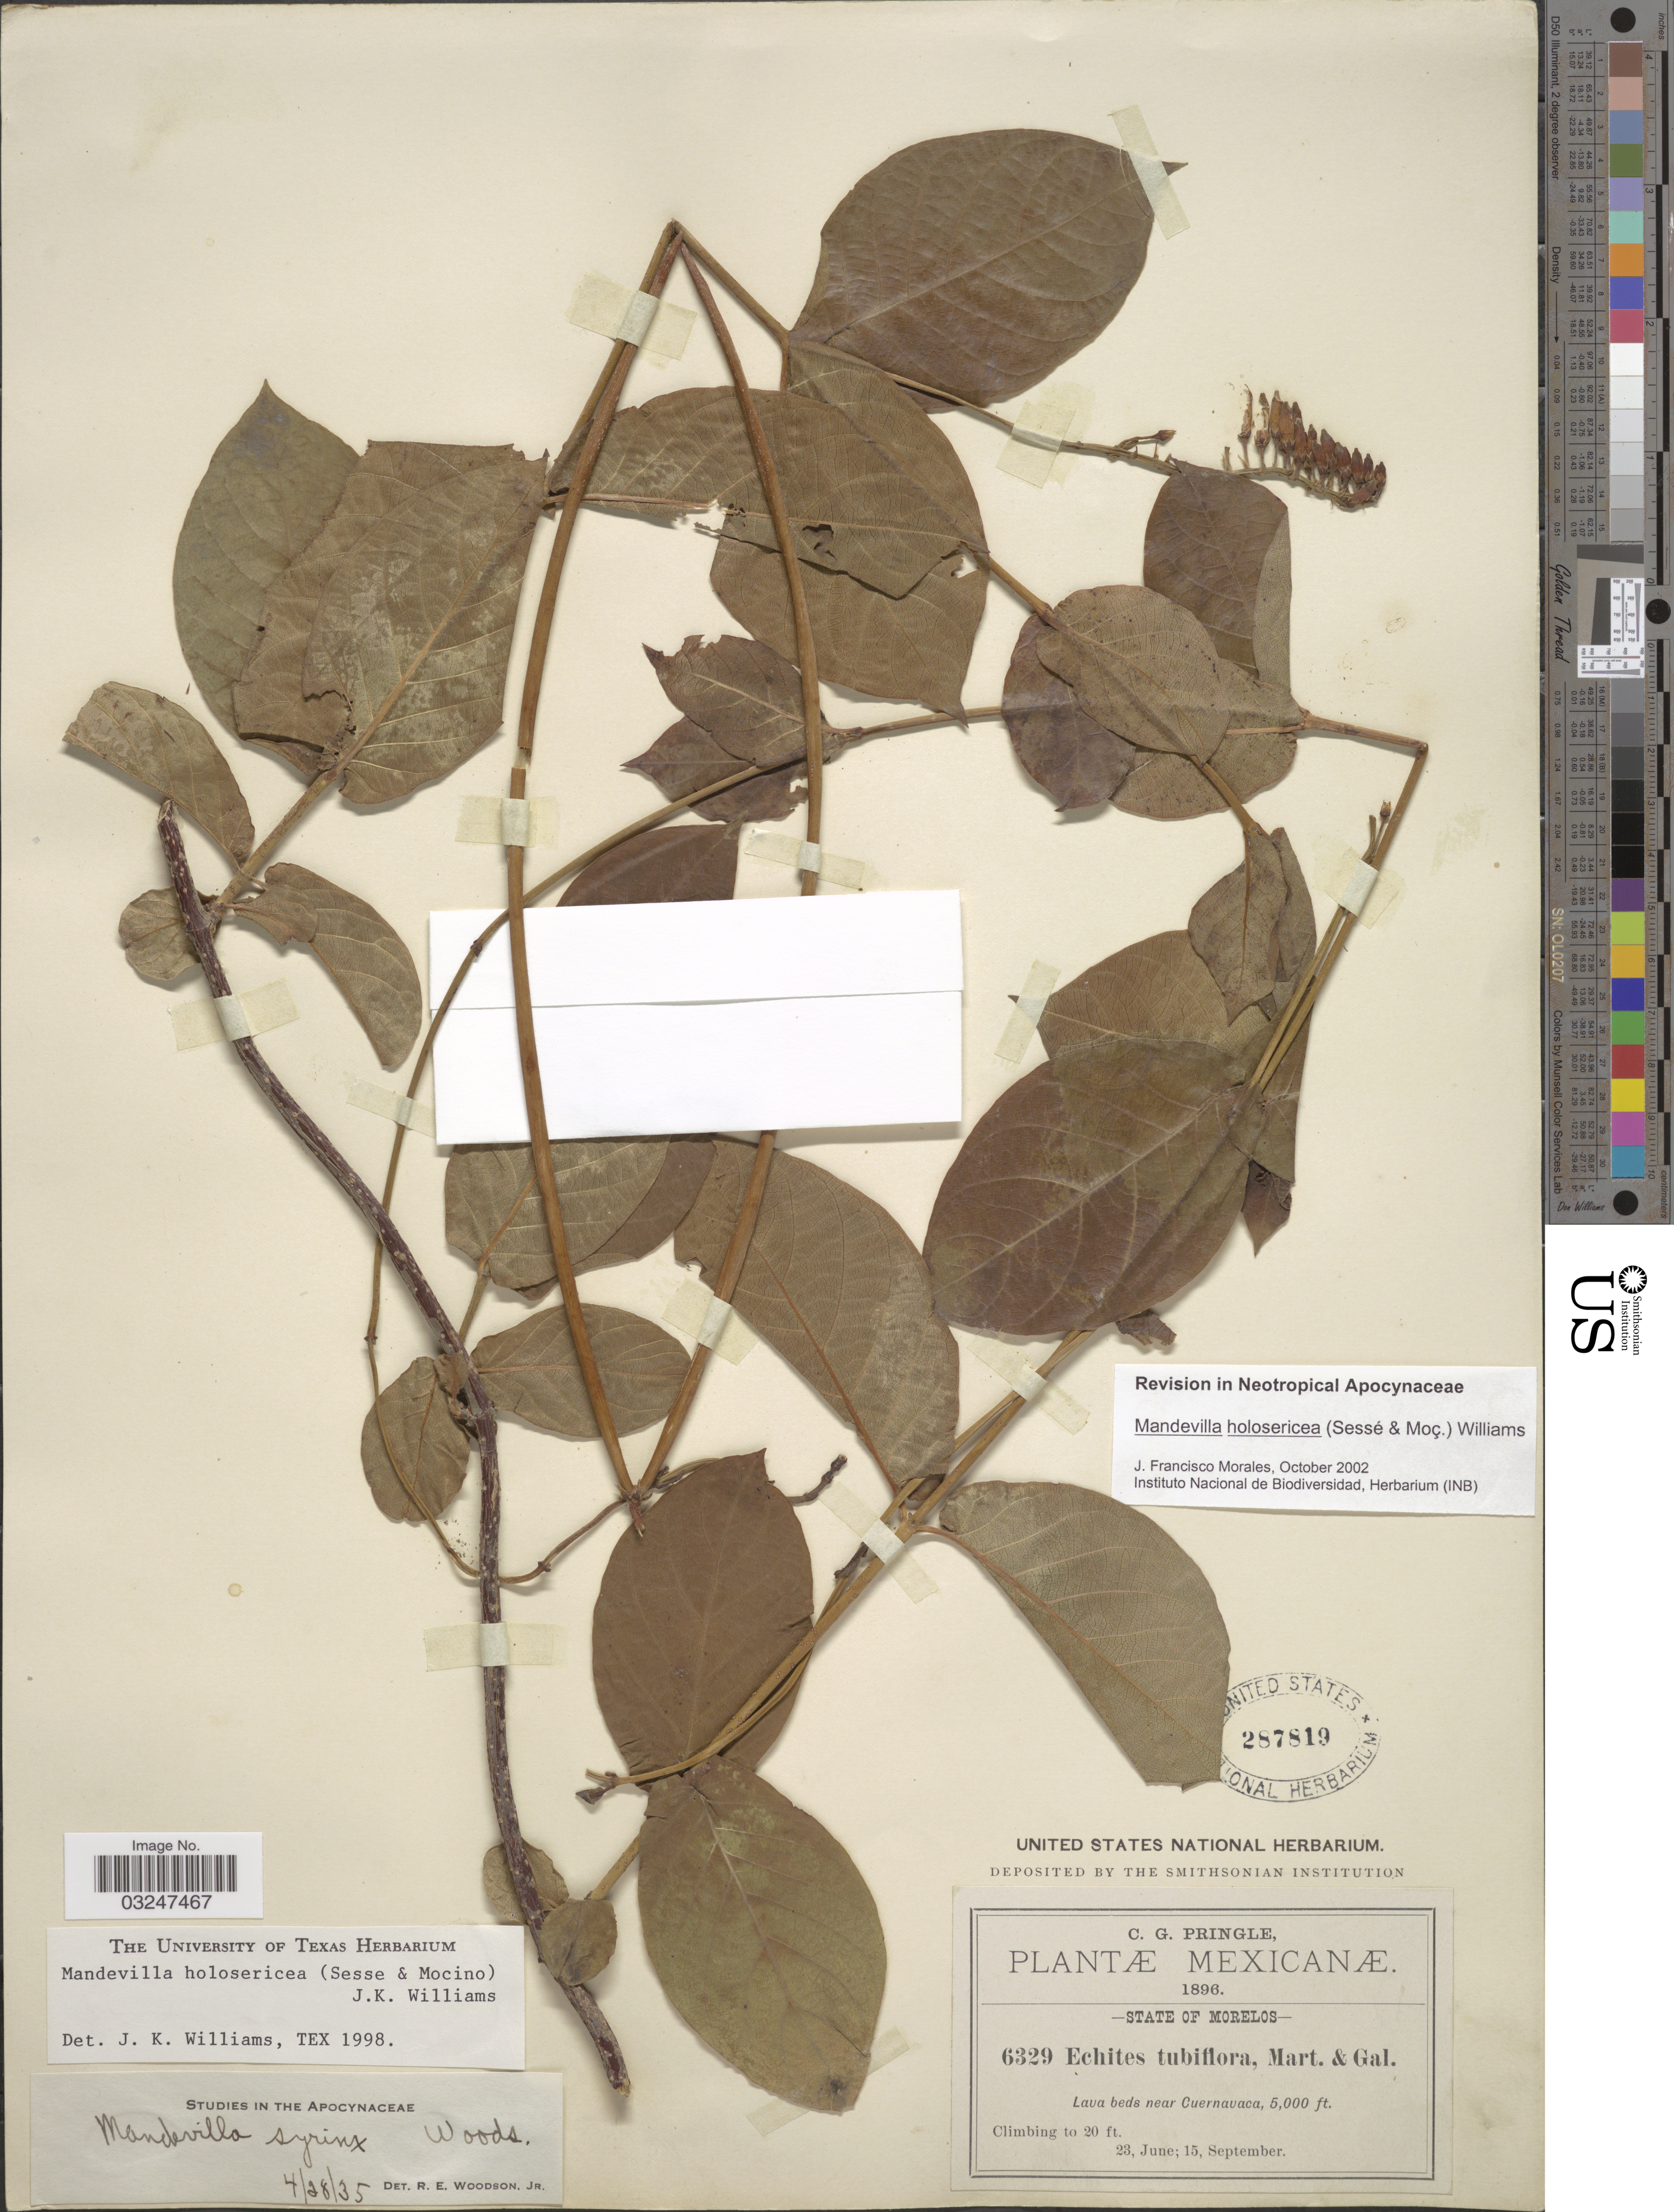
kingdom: Plantae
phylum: Tracheophyta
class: Magnoliopsida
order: Gentianales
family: Apocynaceae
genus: Mandevilla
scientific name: Mandevilla holosericea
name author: (Sessé & Moc.) J.K. Williams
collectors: C. G. Pringle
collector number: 6329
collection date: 1896-06-23/1896-09-15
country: Mexico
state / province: Morelos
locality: Lava beds near Cuernavaca.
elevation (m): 1524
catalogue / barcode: US 287819